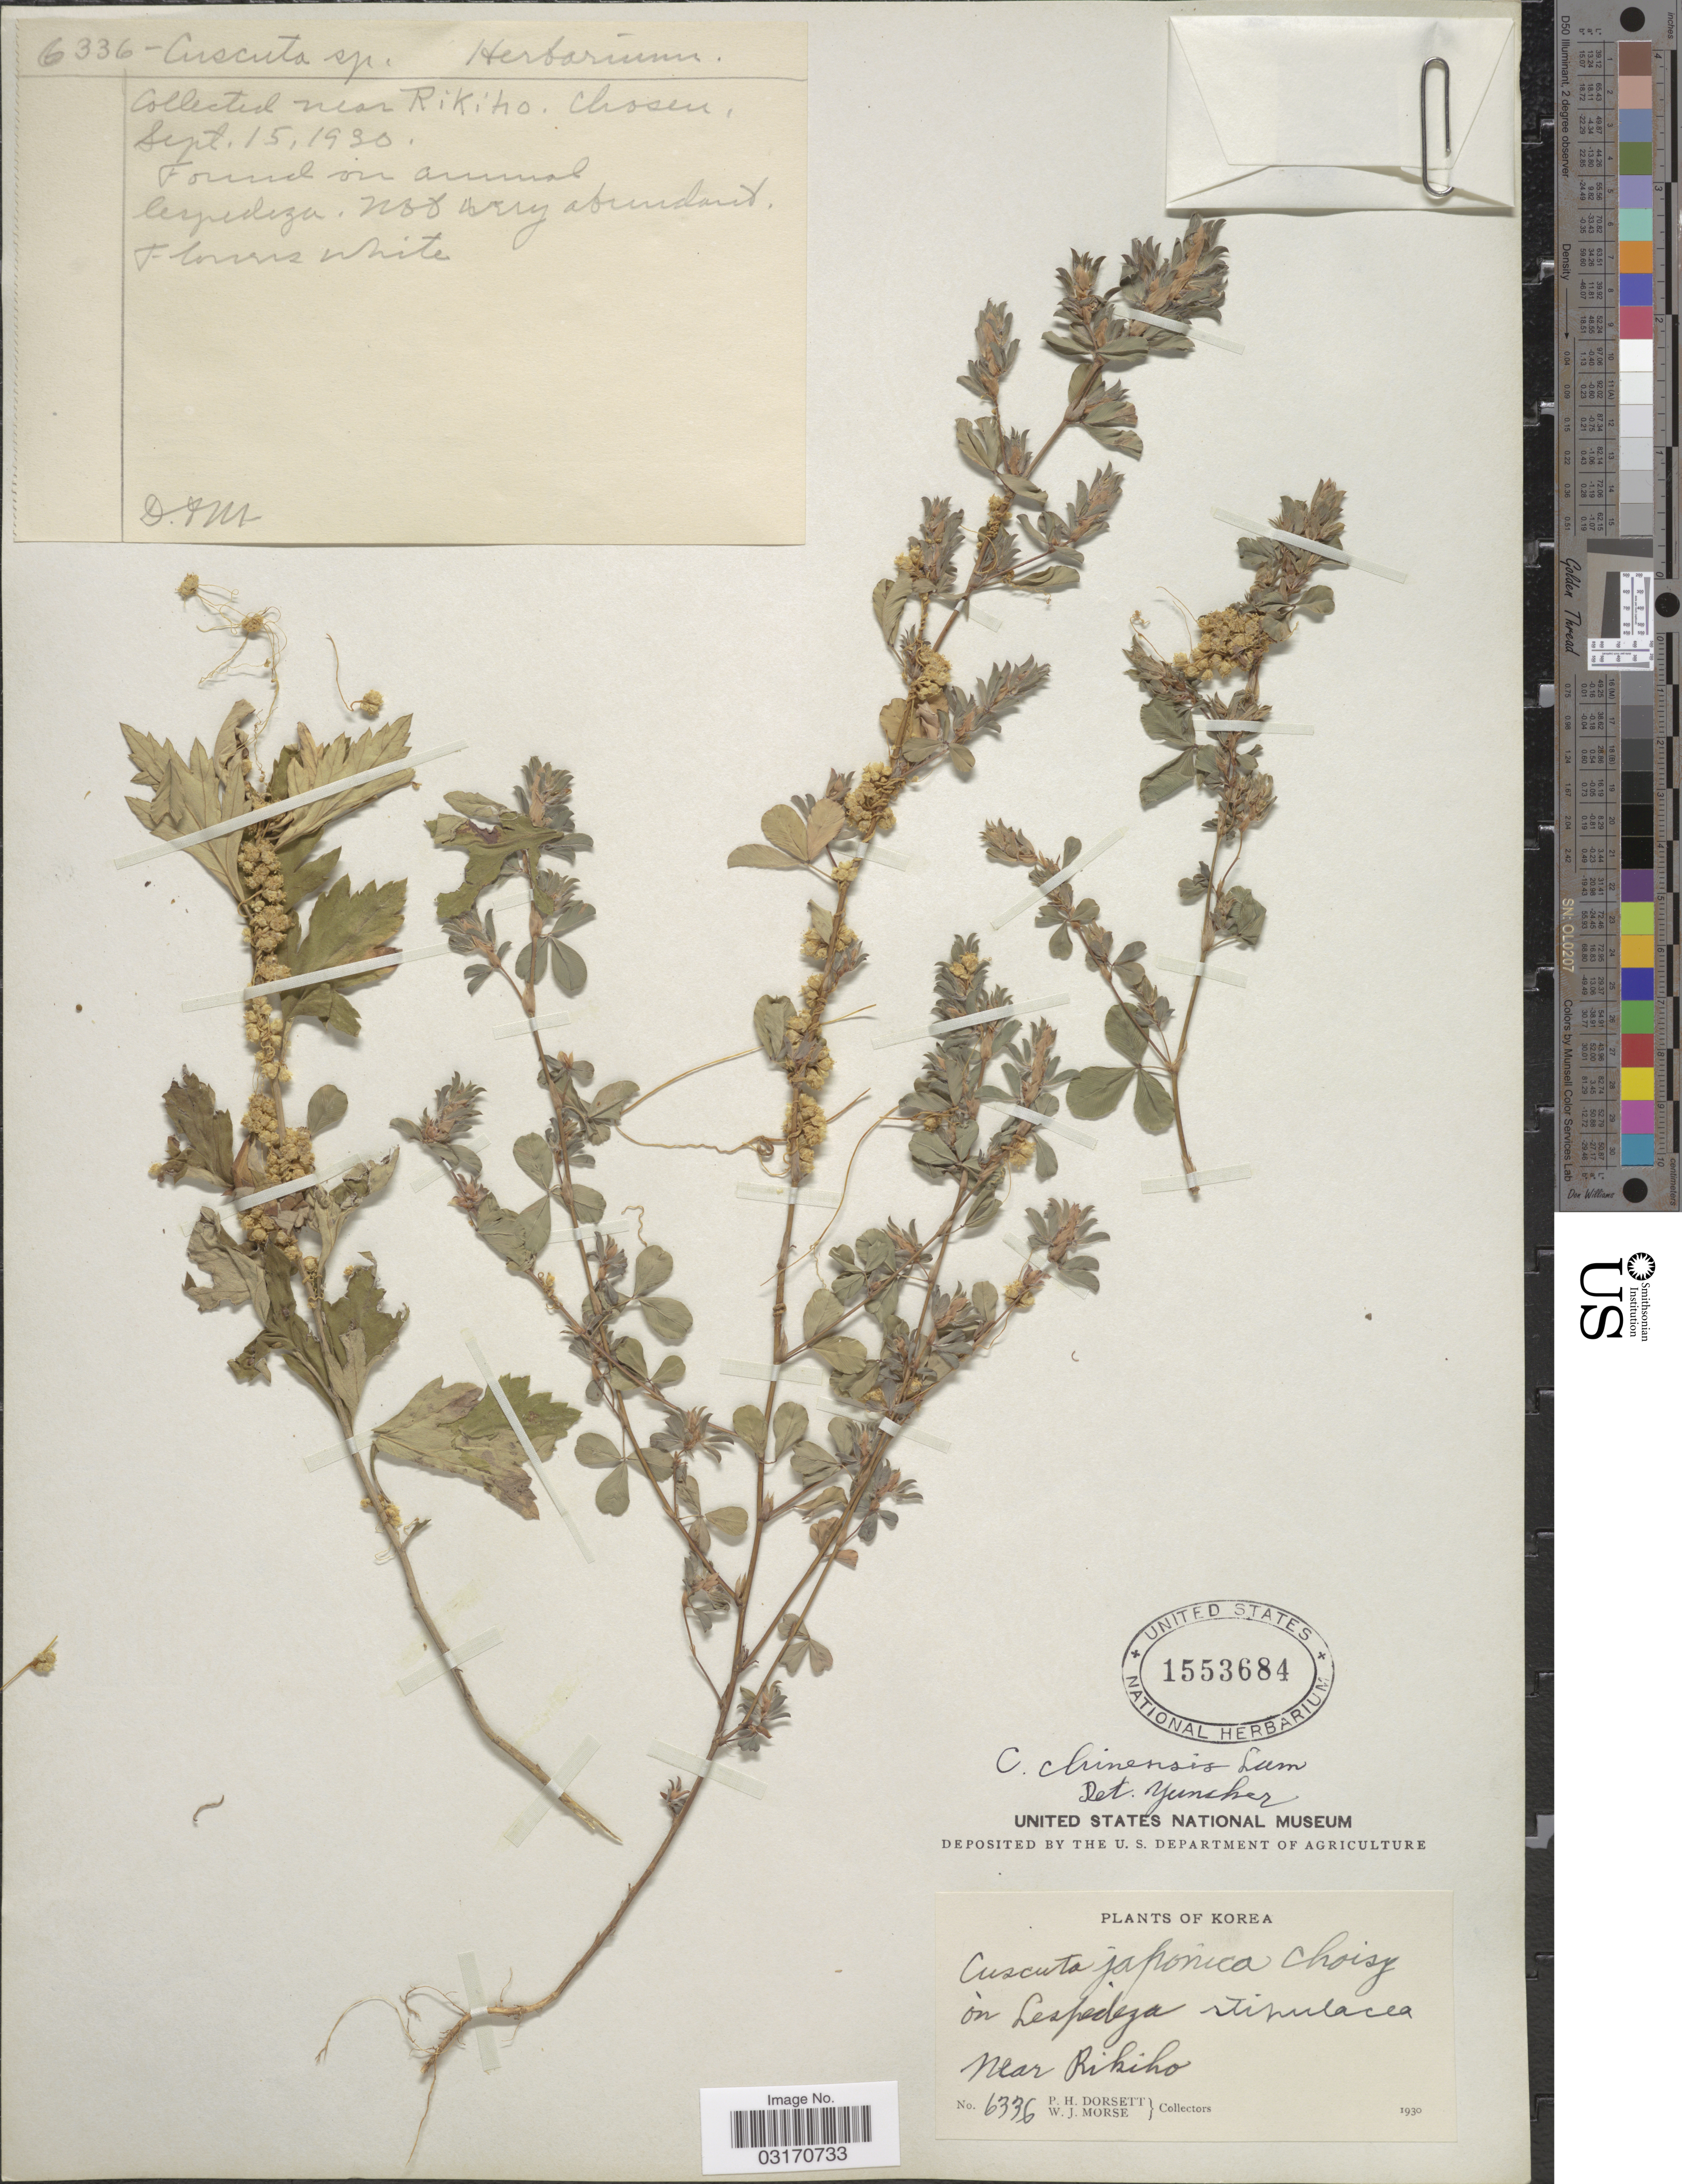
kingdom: Plantae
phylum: Tracheophyta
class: Magnoliopsida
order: Solanales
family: Convolvulaceae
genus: Cuscuta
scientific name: Cuscuta chinensis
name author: Lam.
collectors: P. H. Dorsett & W. J. Morse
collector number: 6336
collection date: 1930-09-15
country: North Korea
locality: Korea. Near Rikiho.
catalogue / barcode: US 1553684